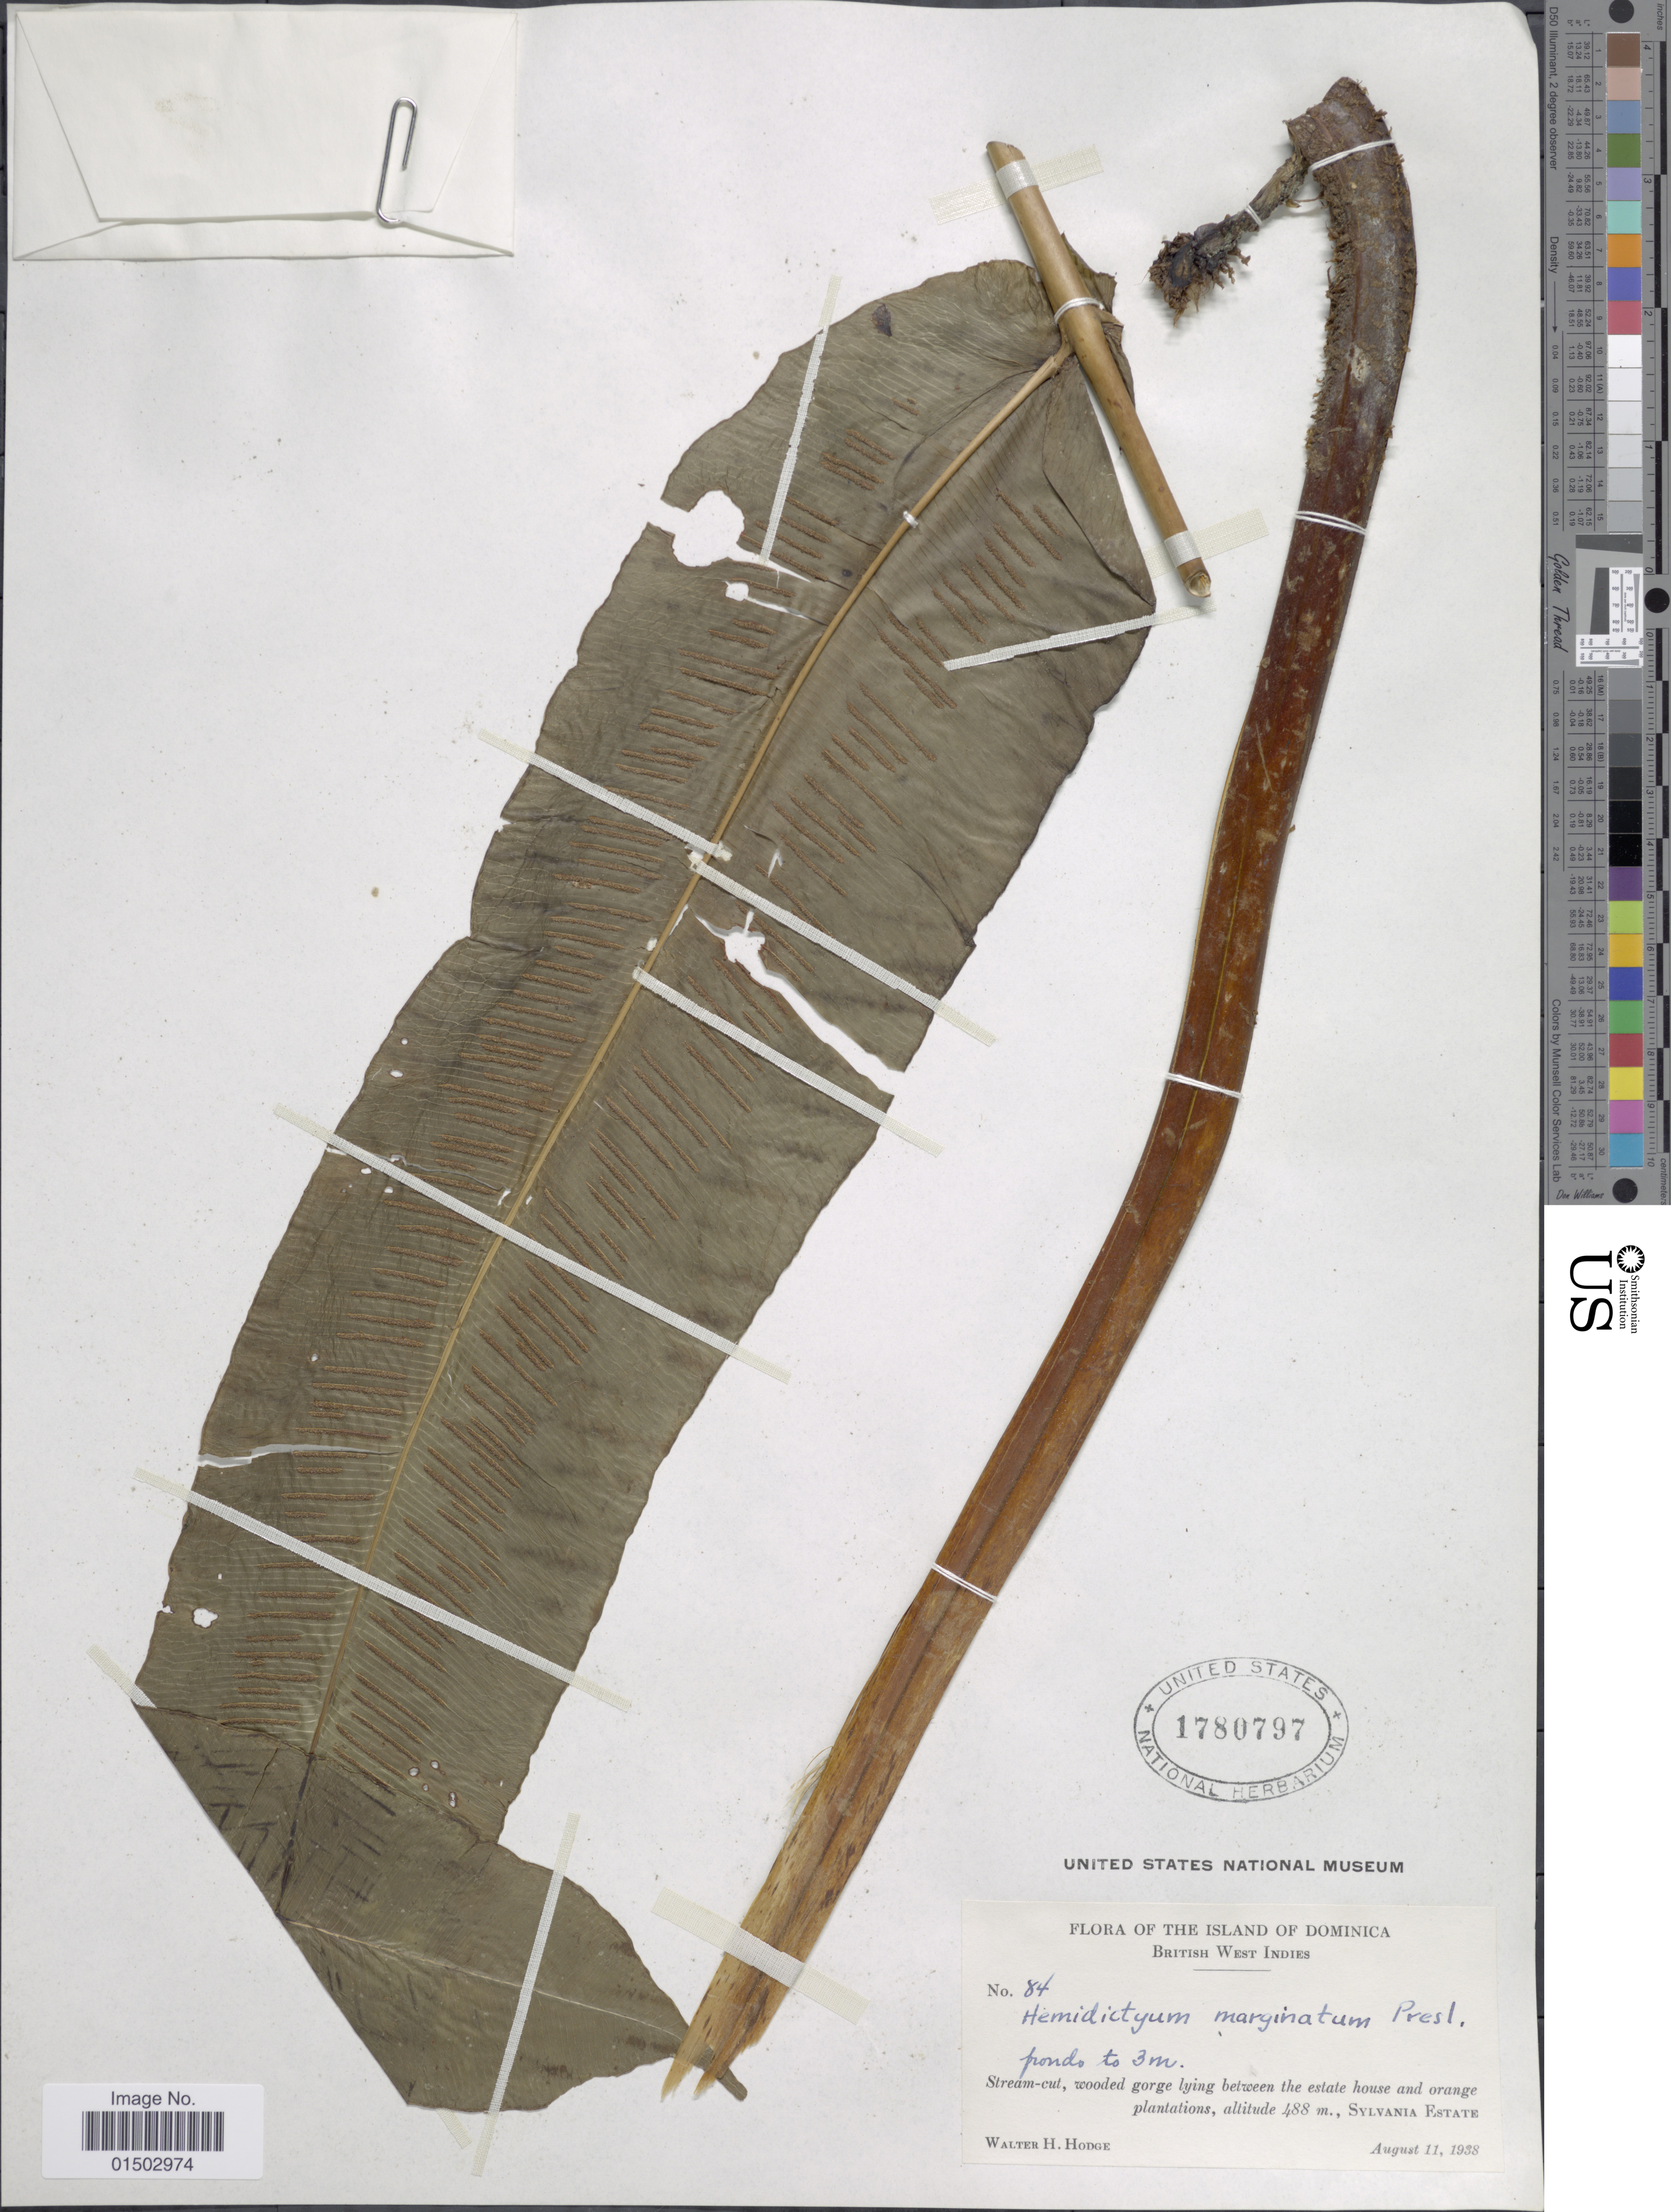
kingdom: Plantae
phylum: Tracheophyta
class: Polypodiopsida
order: Polypodiales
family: Hemidictyaceae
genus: Hemidictyum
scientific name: Hemidictyum marginatum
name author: (L.) C. Presl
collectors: W. Hodge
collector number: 84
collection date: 1938-08-11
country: Dominica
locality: British West Indies, Stream- cut wooded gorge lying between the estate house and orange plantations, Sylvania Estate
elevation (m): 488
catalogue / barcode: US 1780797